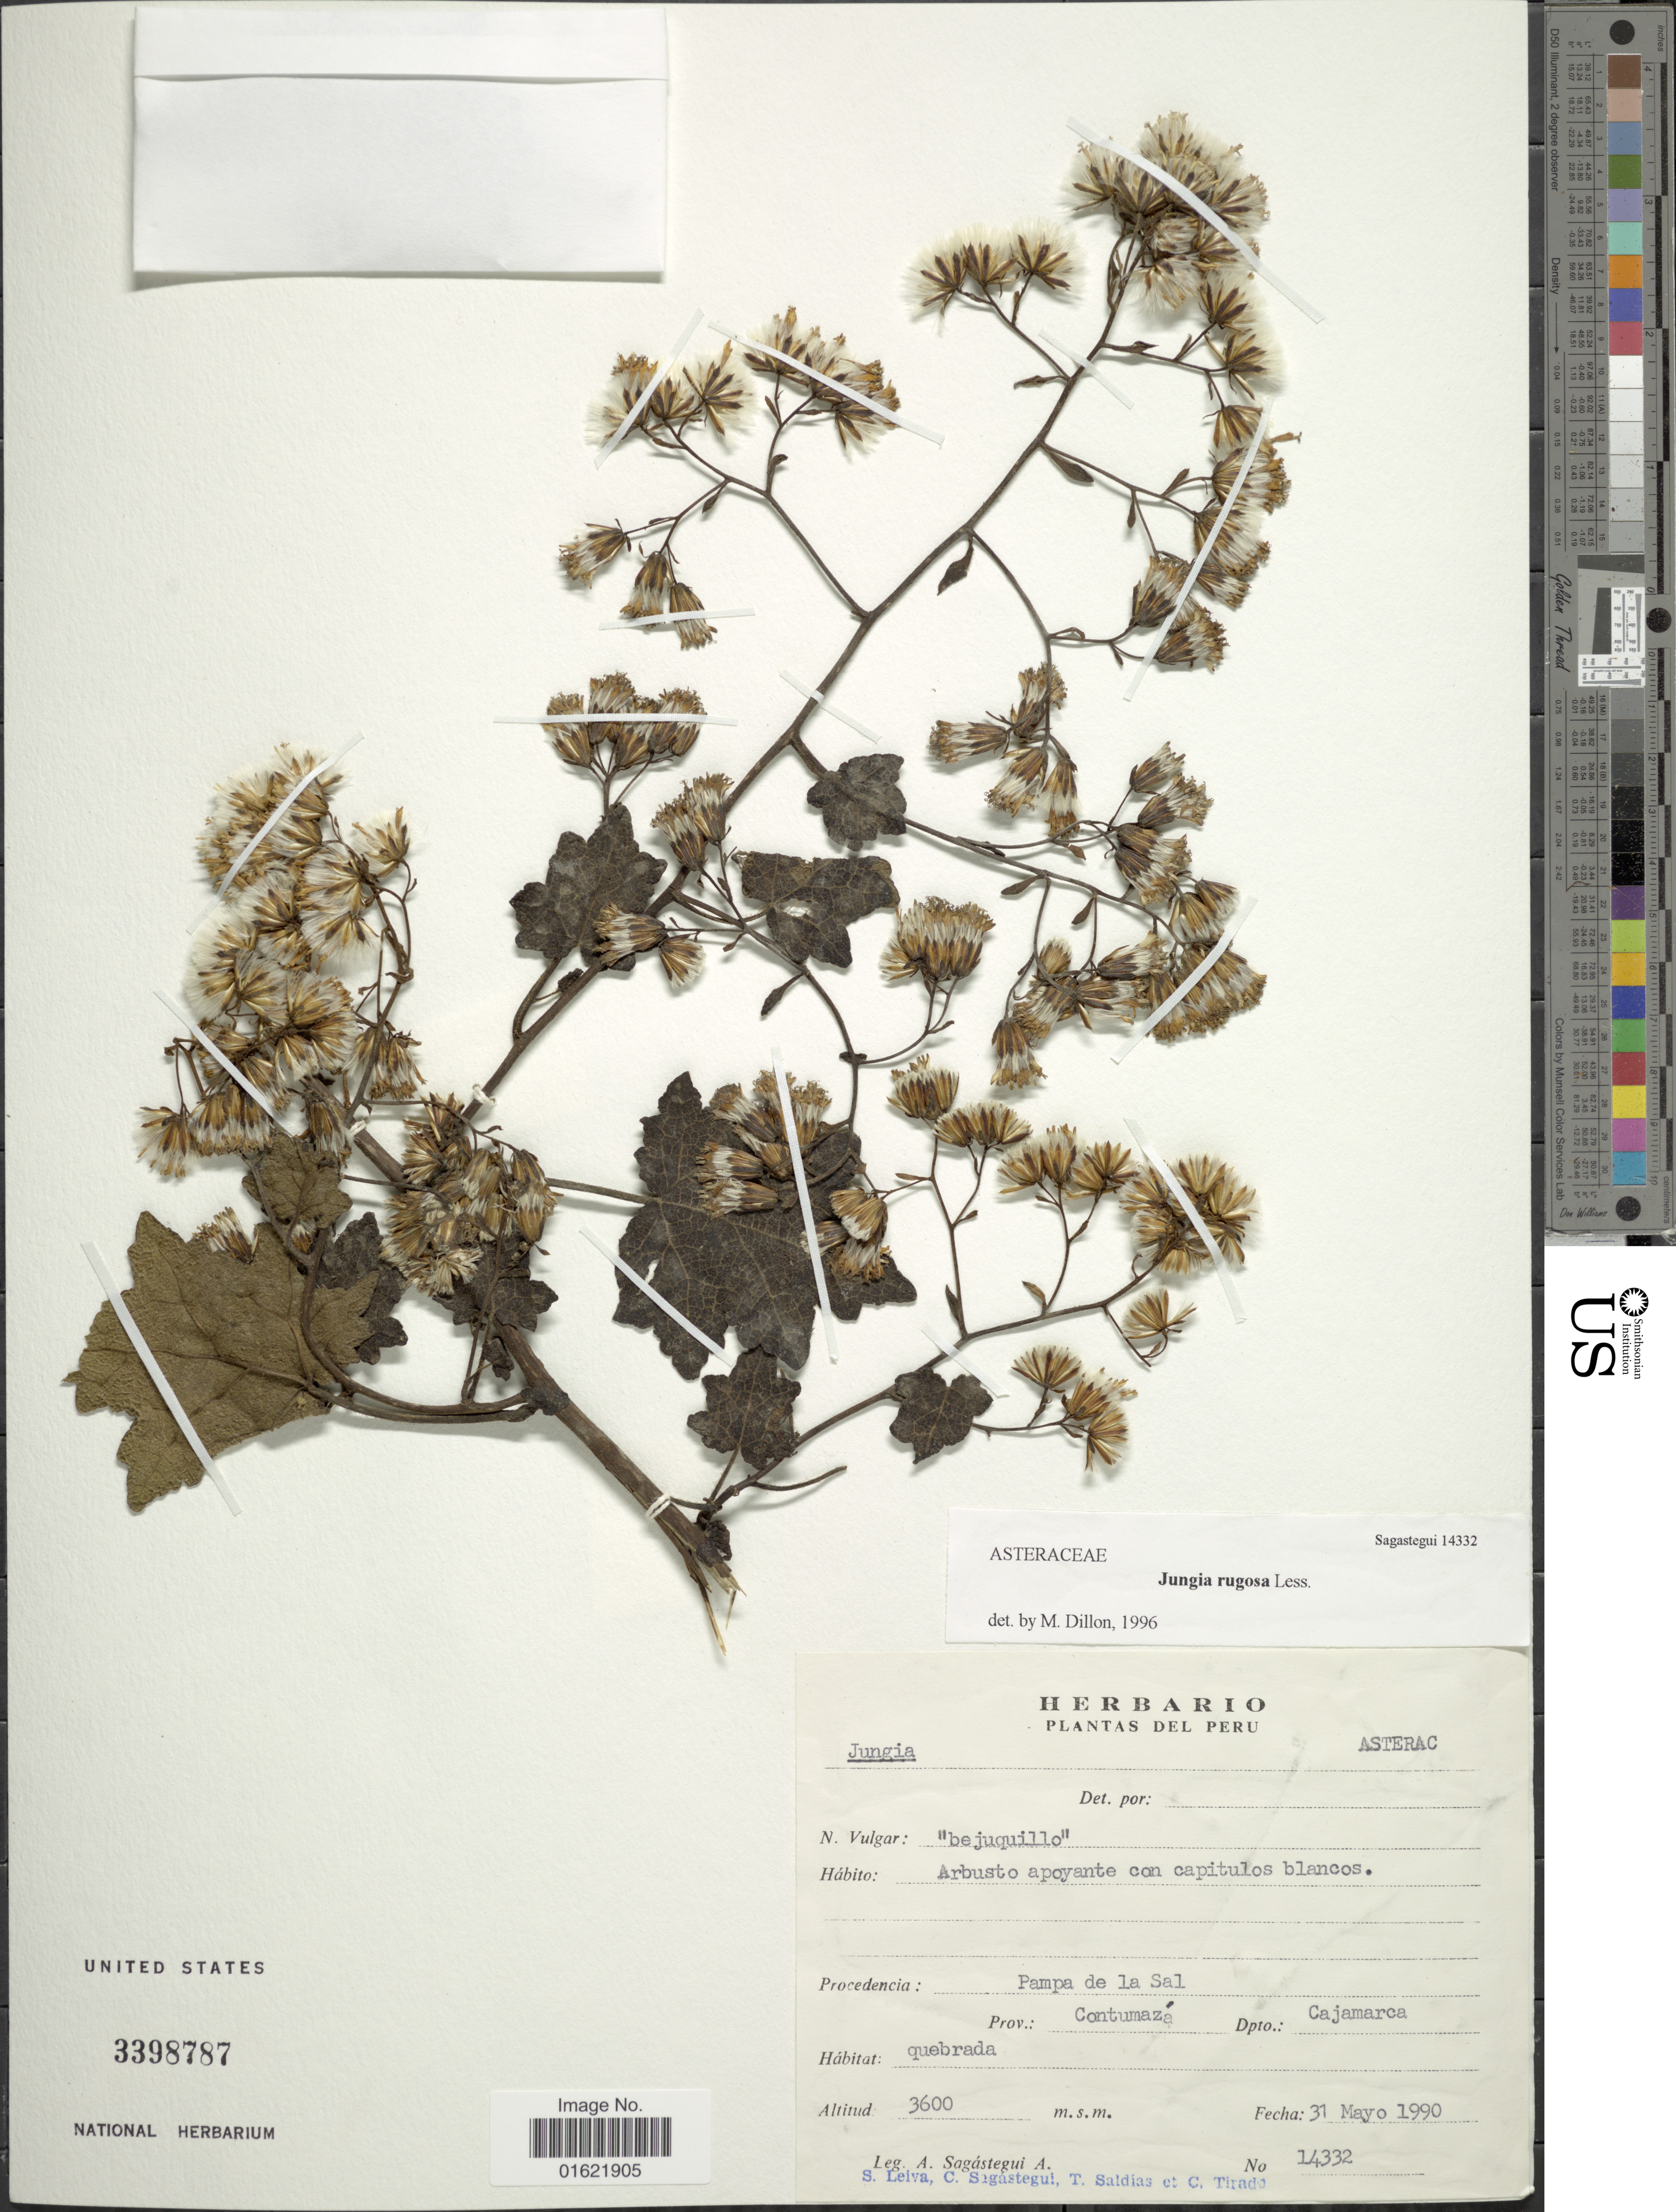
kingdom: Plantae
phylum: Tracheophyta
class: Magnoliopsida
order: Asterales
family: Asteraceae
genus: Jungia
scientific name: Jungia rugosa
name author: Less.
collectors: A. Sagástegui A., S. Leiva, C. Sagástegui, T. Saldias & C. Tirado-G.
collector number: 14332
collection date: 1990-05-31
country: Peru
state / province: Cajamarca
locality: Pampa de la Sal, Prov. Conhtimaza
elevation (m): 3600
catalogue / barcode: US 3398787